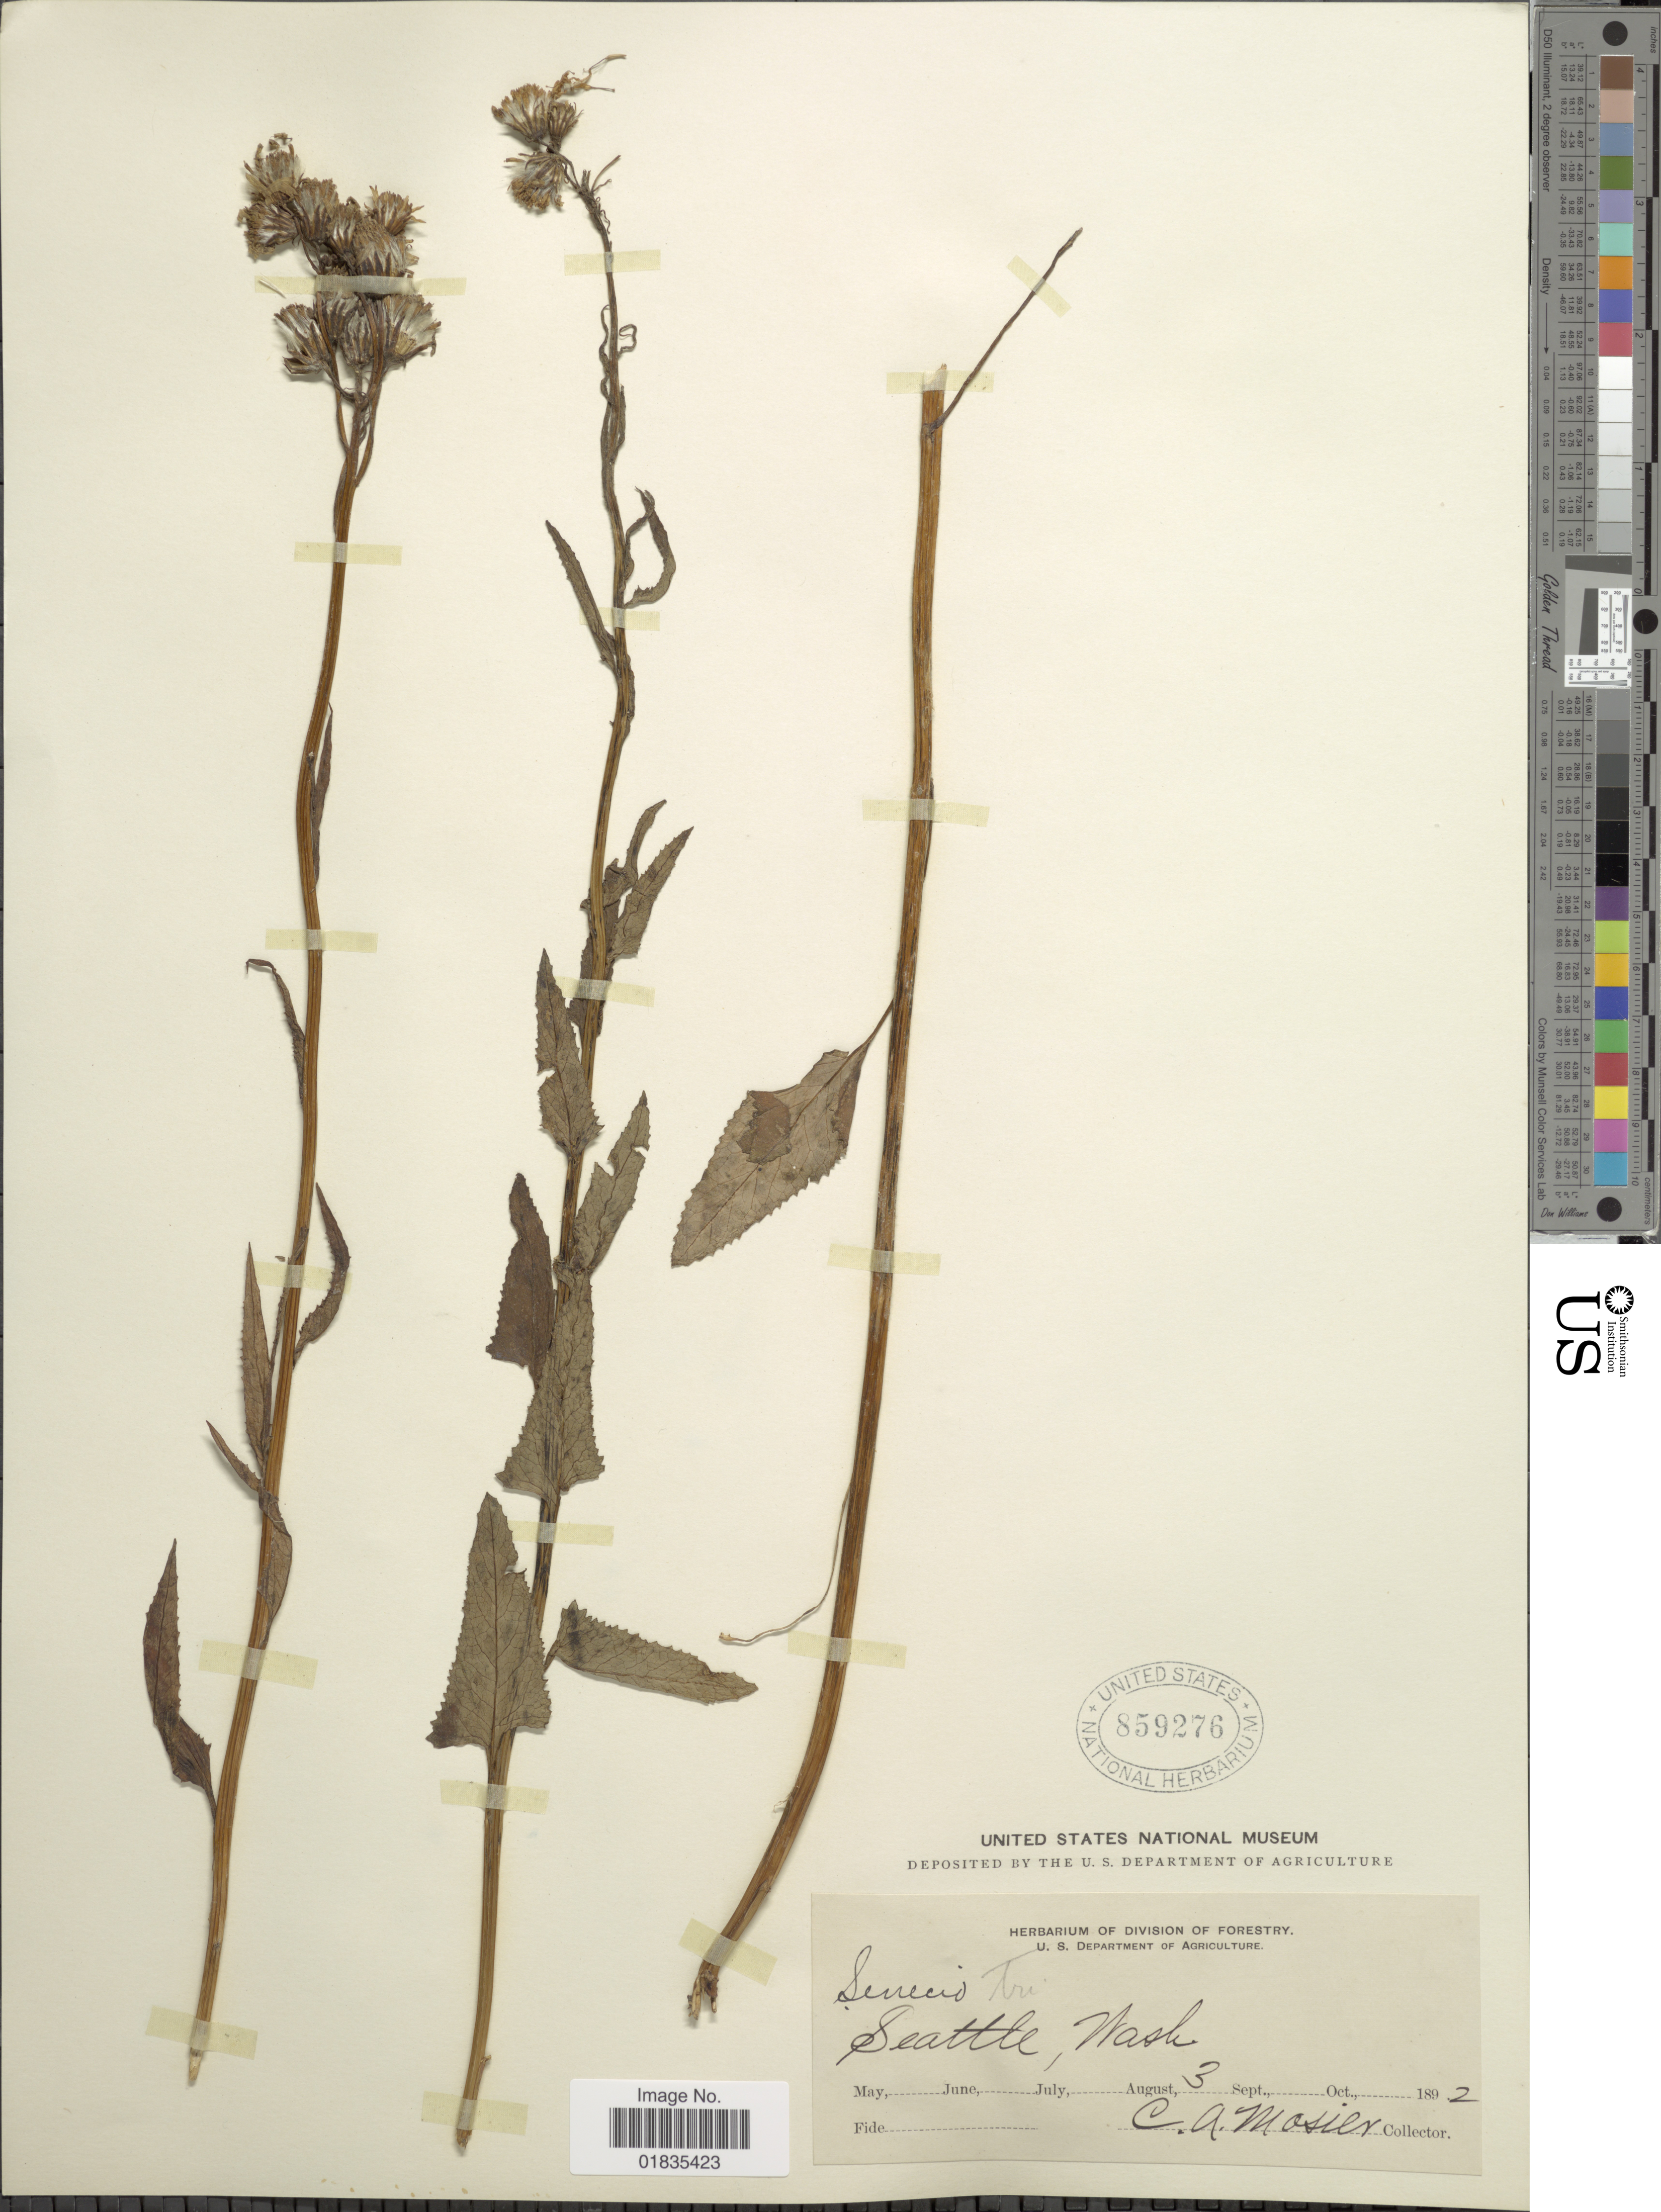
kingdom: Plantae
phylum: Tracheophyta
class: Magnoliopsida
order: Asterales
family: Asteraceae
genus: Senecio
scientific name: Senecio triangularis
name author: Hook.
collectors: C. A. Mosier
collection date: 1892-08-03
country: United States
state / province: Washington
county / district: King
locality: Seattle.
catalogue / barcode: US 859276